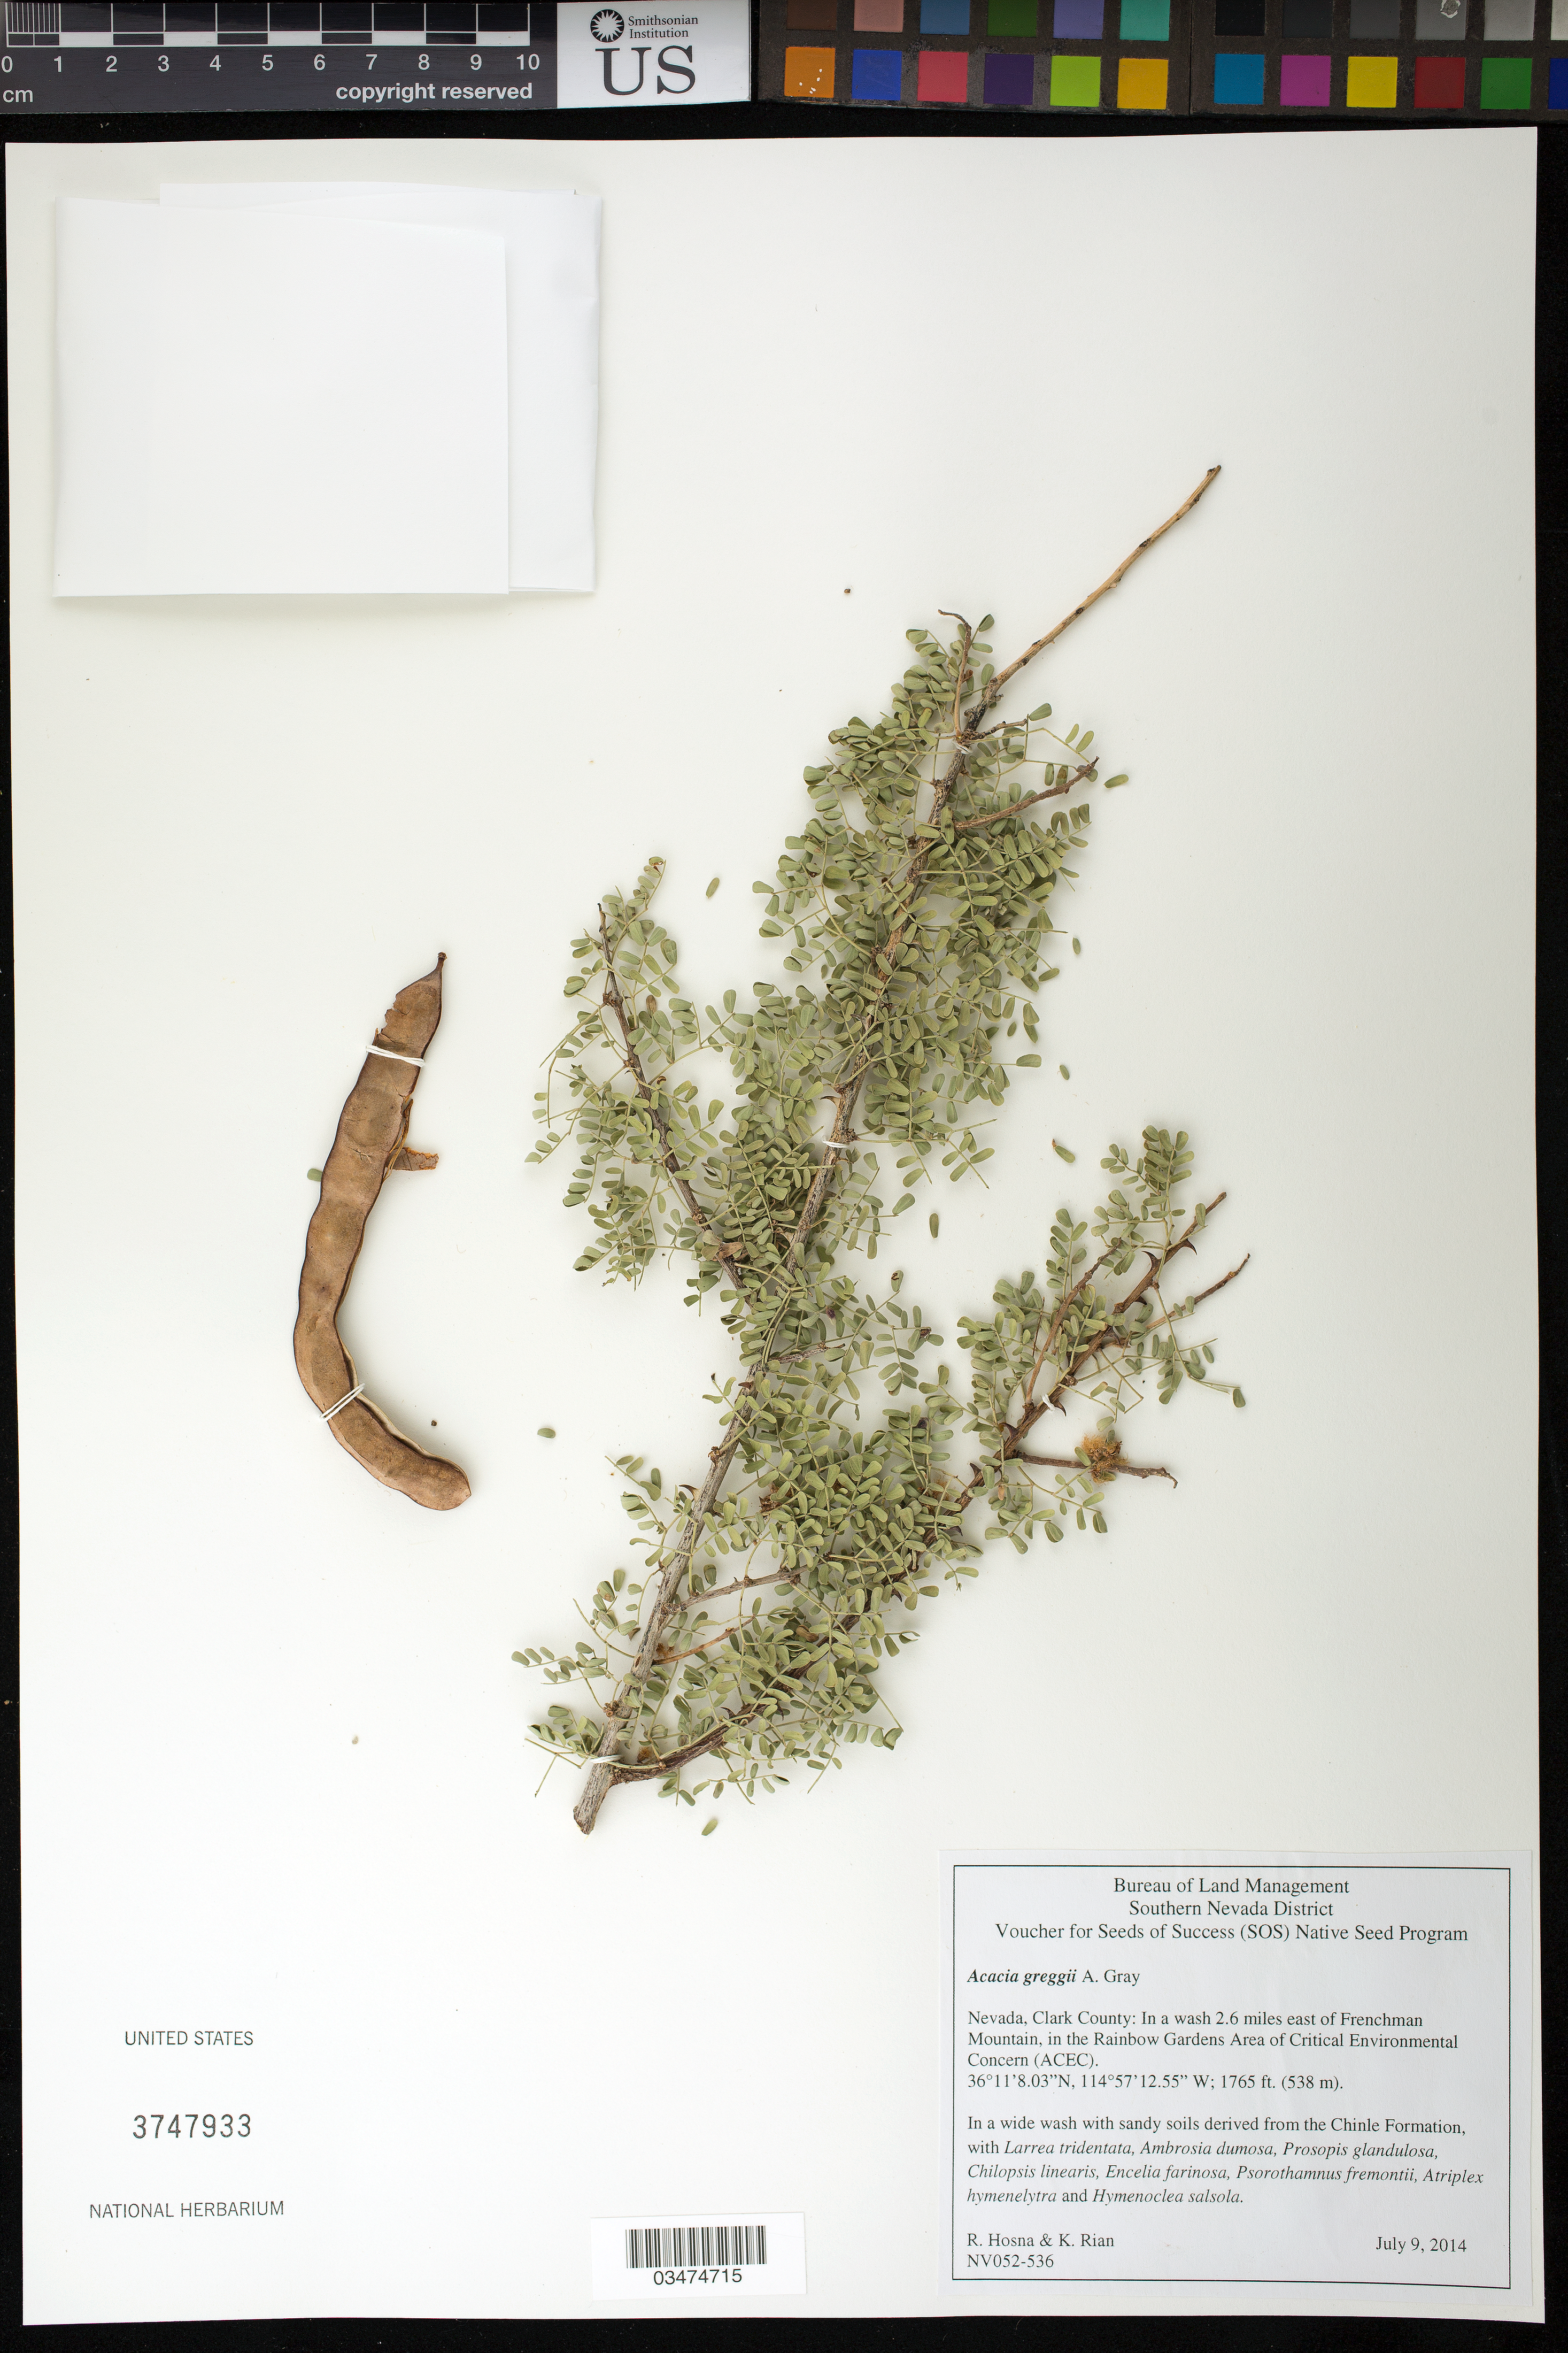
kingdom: Plantae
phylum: Tracheophyta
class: Magnoliopsida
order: Fabales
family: Fabaceae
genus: Acacia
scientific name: Acacia greggii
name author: A. Gray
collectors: R. Hosna & K. Rian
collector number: NV052-536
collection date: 2014-07-09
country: United States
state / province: Nevada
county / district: Clark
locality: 2.6 mi. E of Frenchman Mt, in the Rainbow Gardens Area of Critical Environmental Concern (ACEC)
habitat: Wash with sandy soils derived from the Chinle Formation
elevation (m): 538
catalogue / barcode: US 3747933